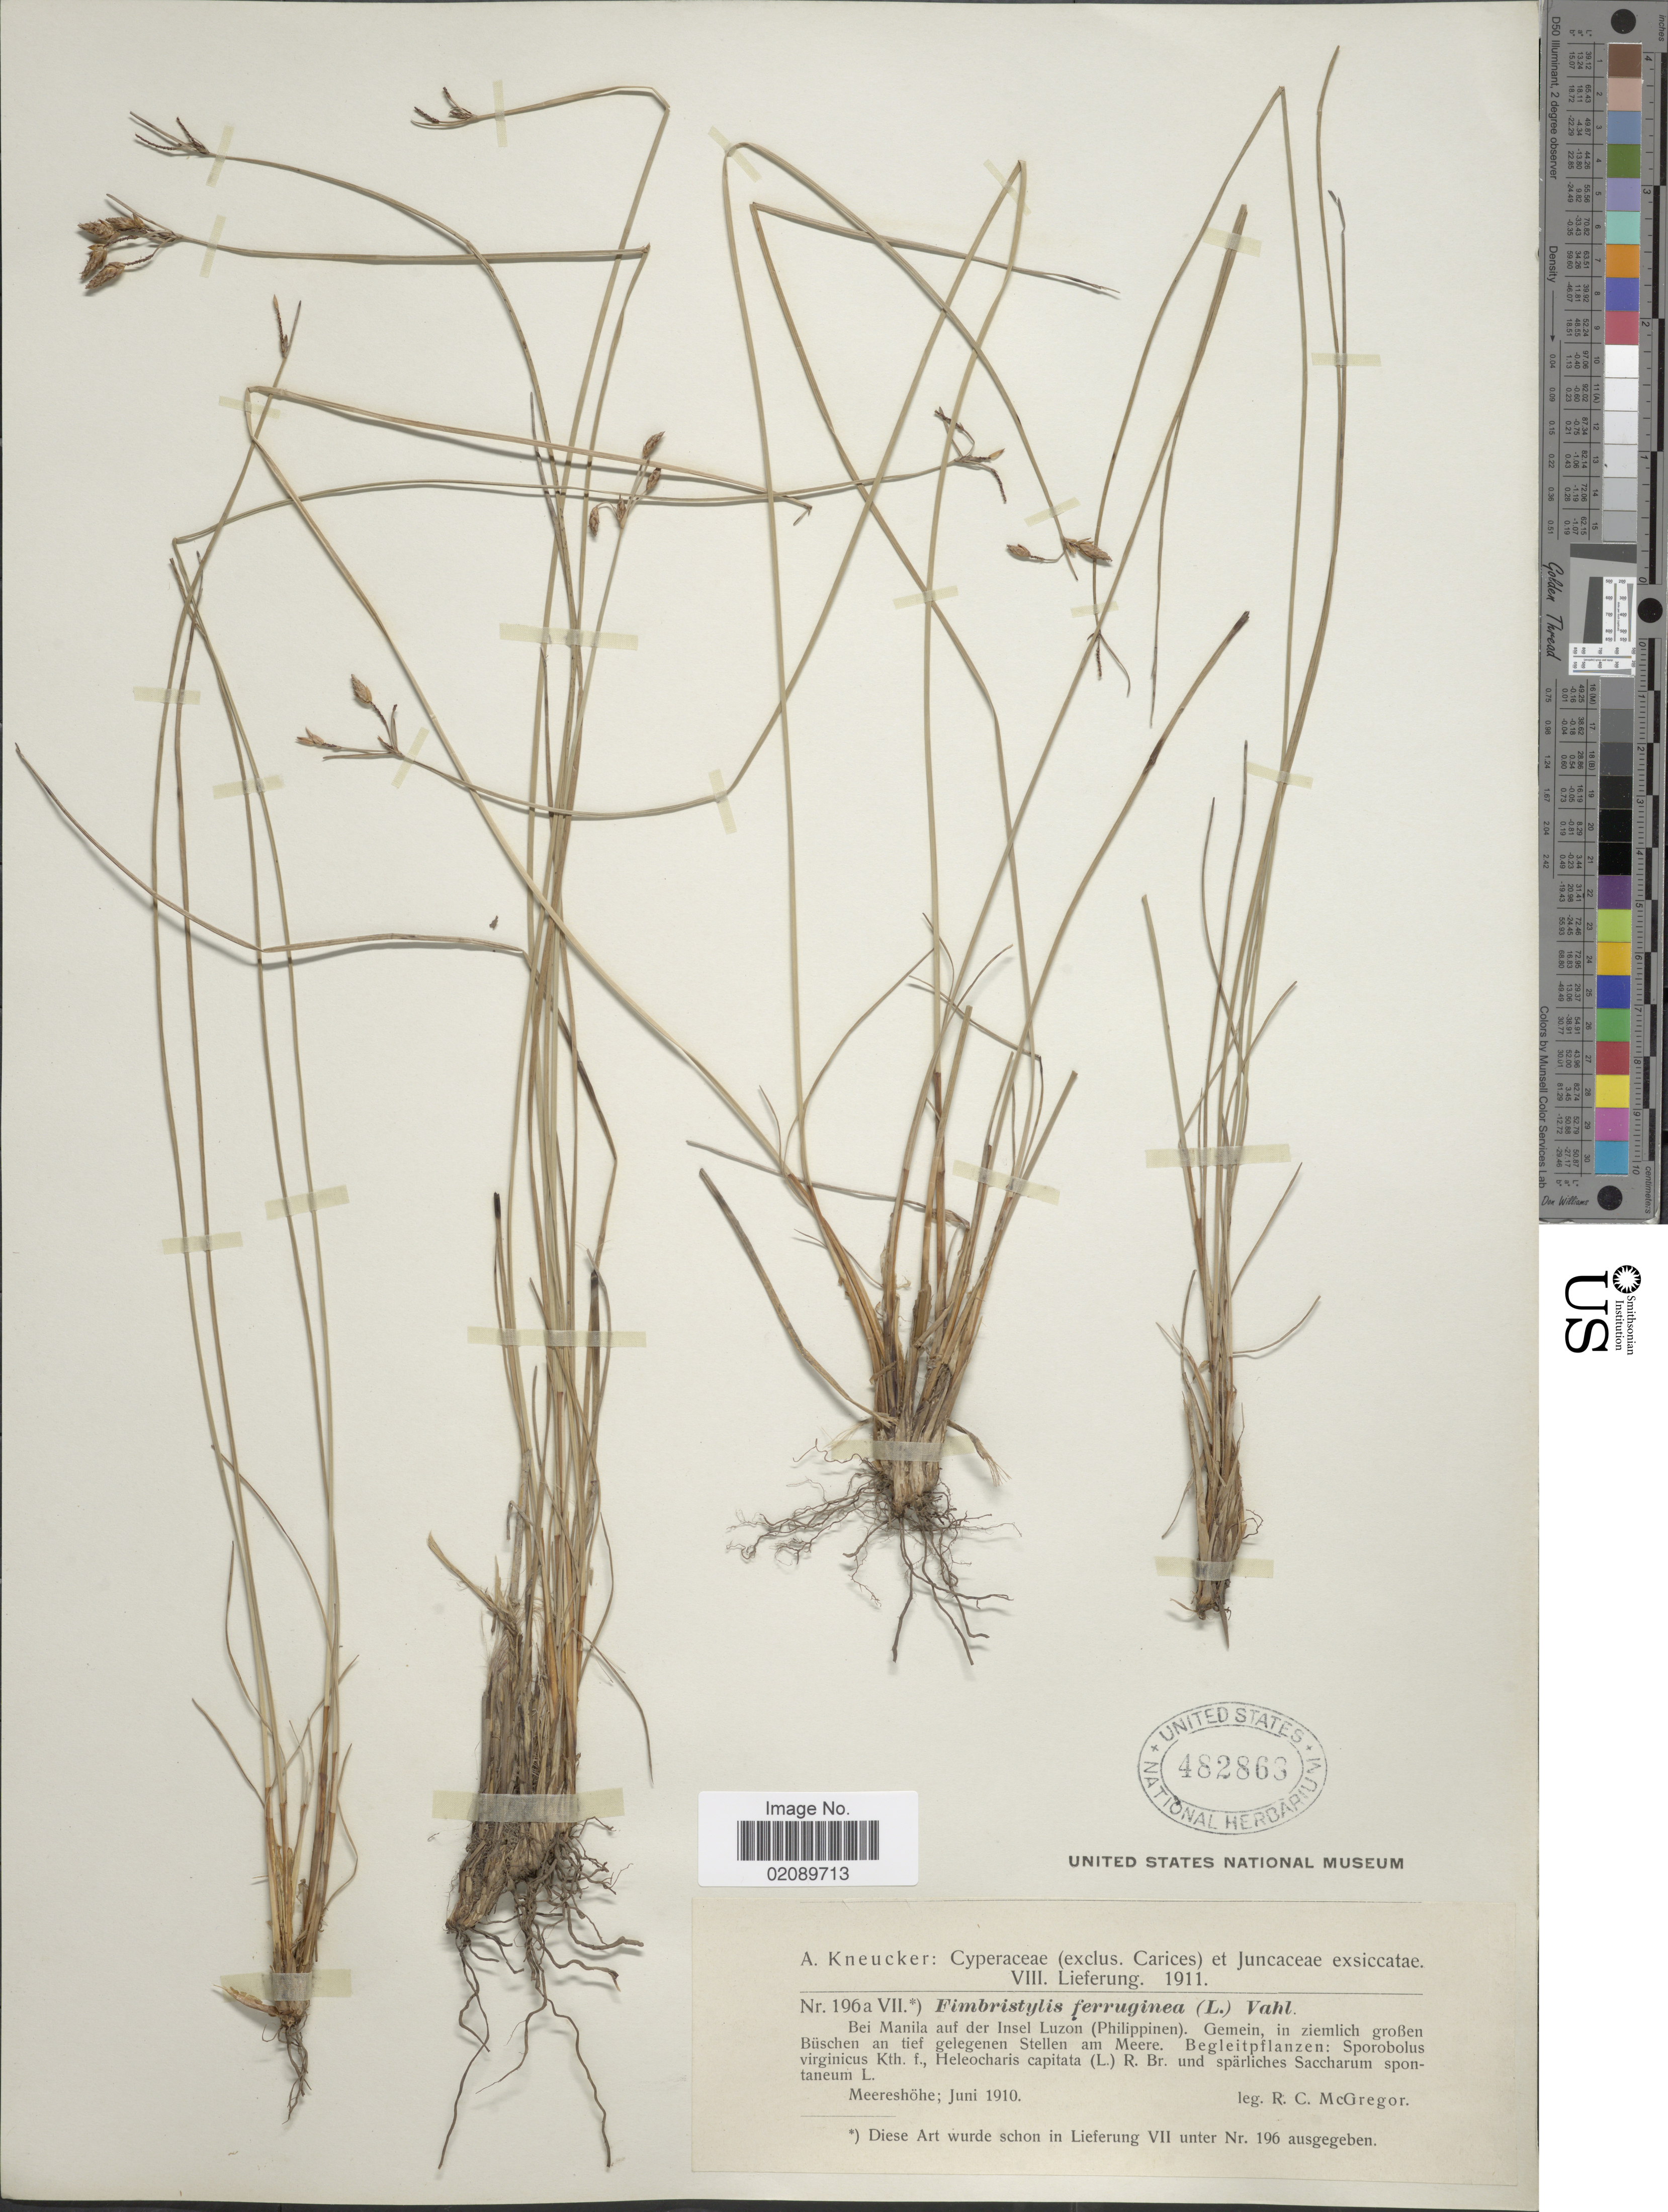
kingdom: Plantae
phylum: Tracheophyta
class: Liliopsida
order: Poales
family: Cyperaceae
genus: Fimbristylis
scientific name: Fimbristylis ferruginea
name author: (L.) Vahl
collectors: R. C. McGregor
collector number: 196a VII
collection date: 1910-06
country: Philippines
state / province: National Capital Region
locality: Bei Manila auf der Insel Luzon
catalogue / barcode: US 482863